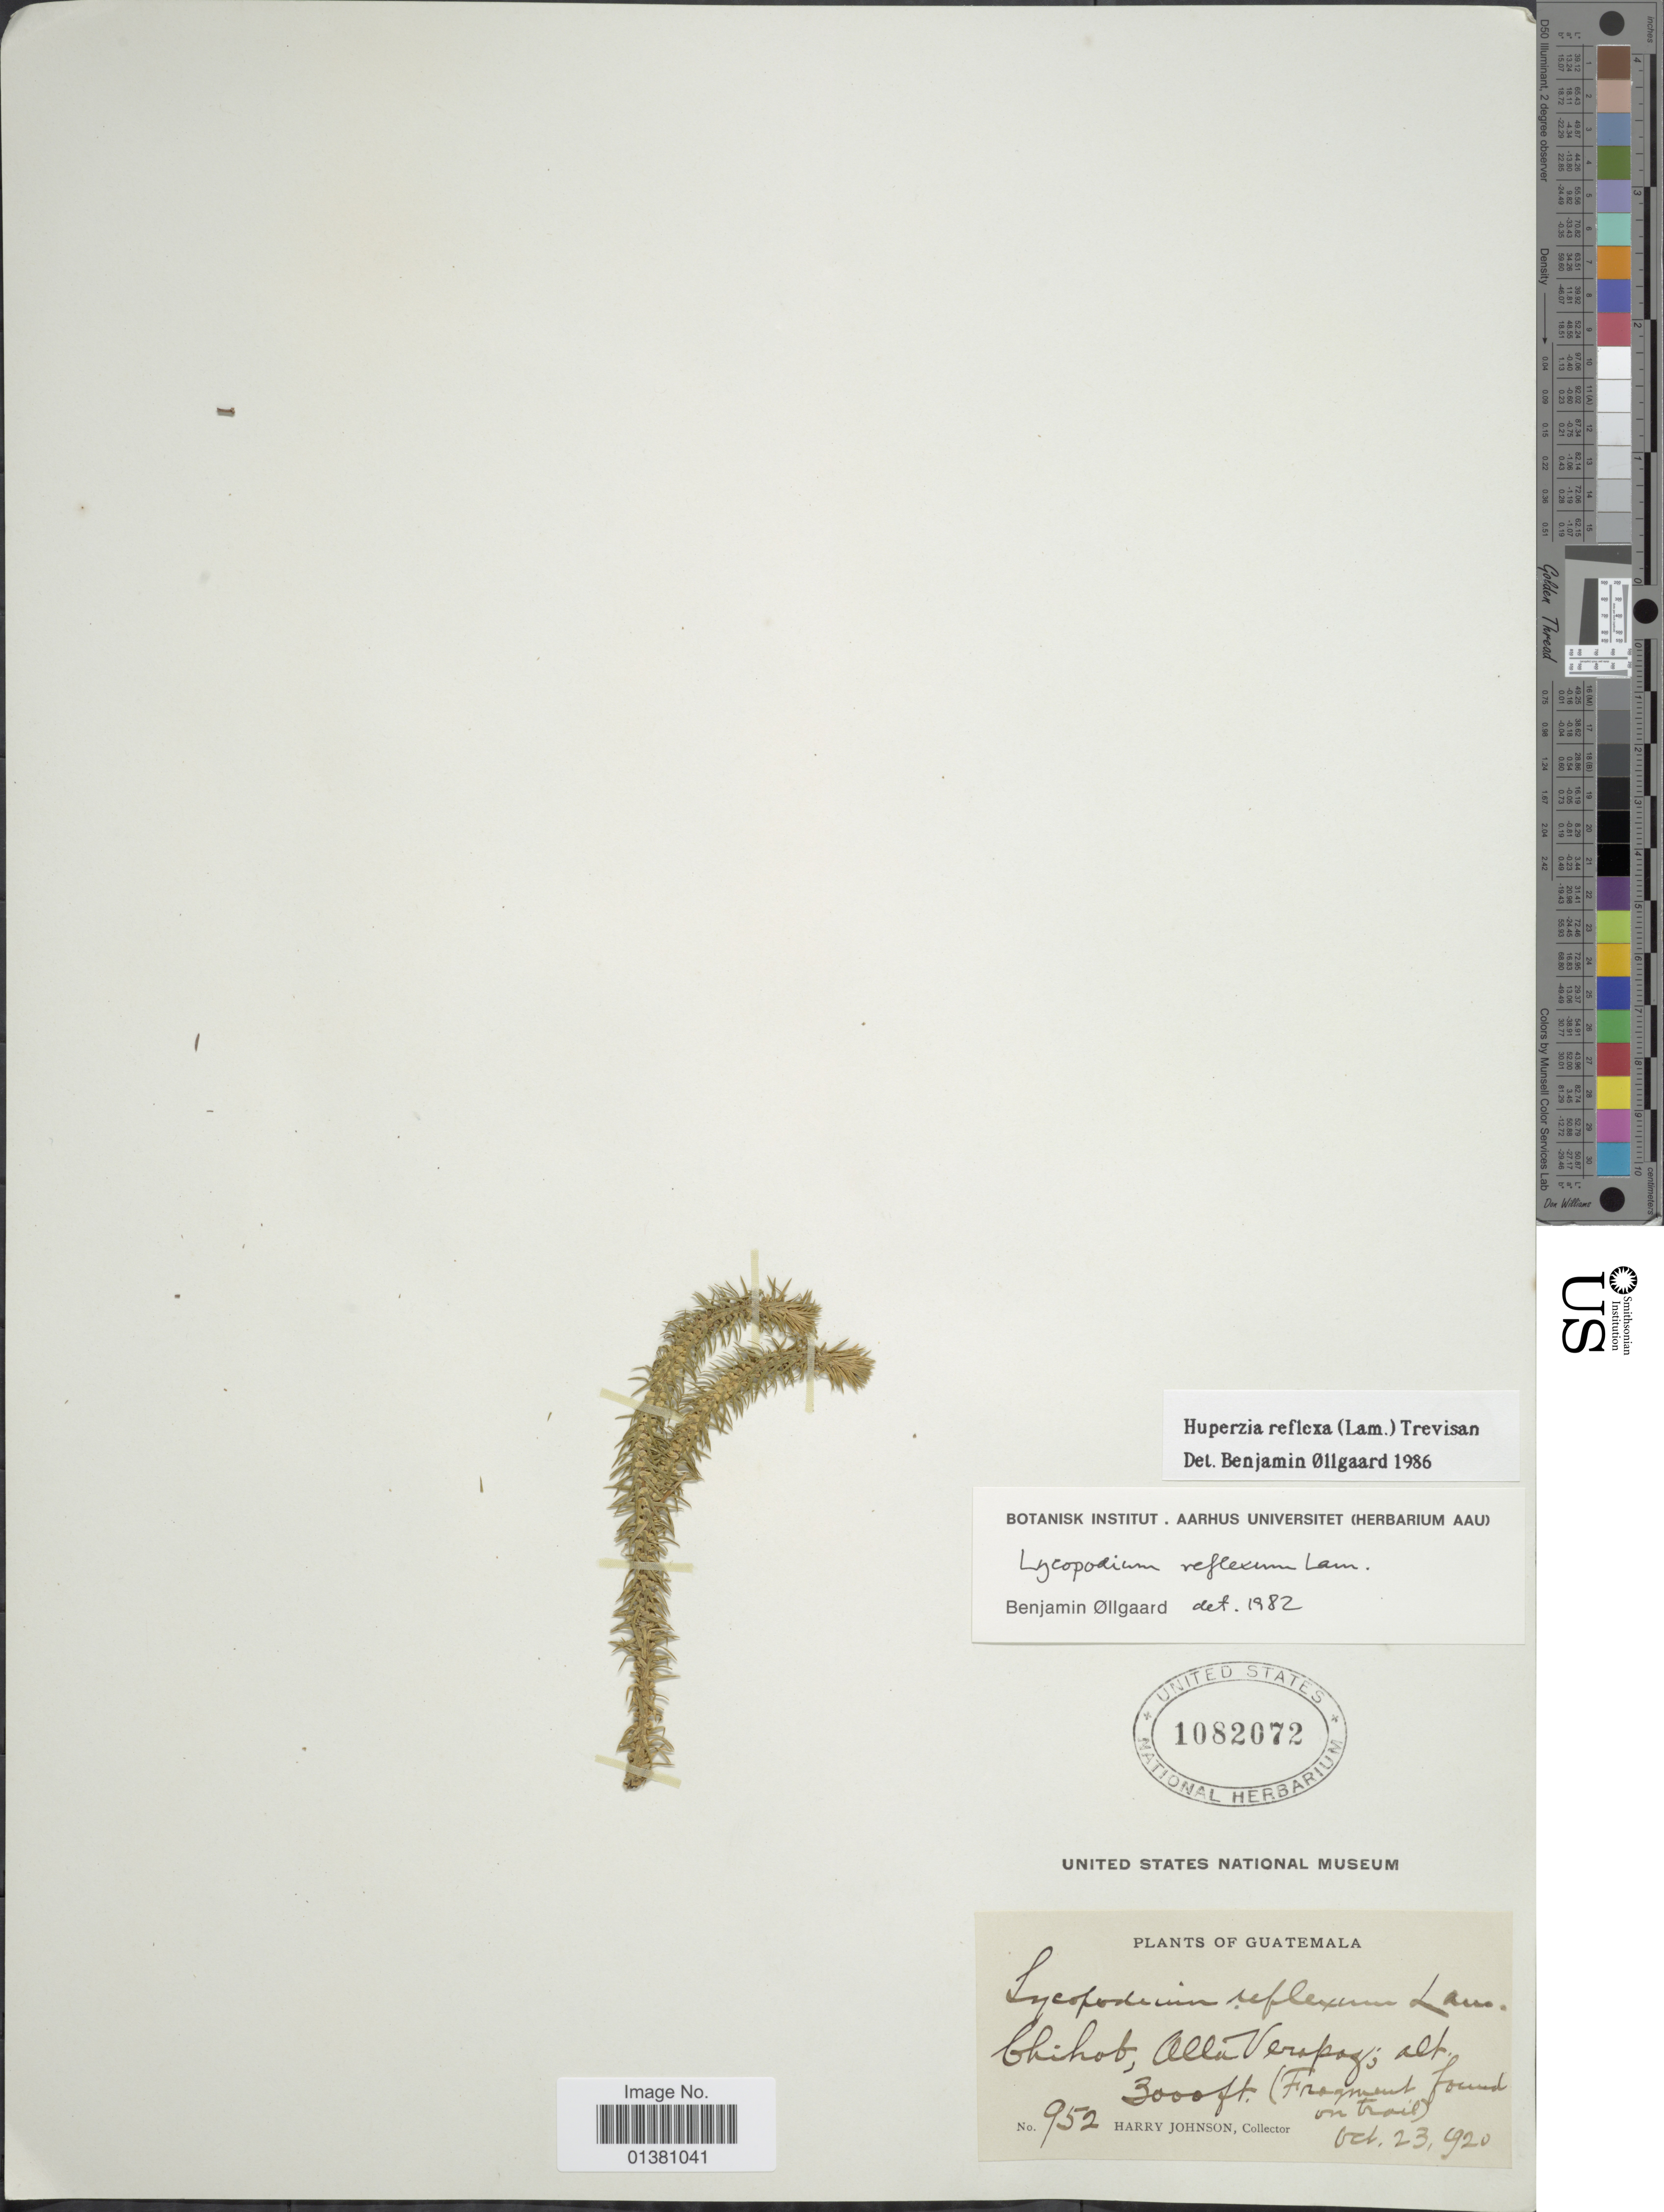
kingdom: Plantae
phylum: Tracheophyta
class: Lycopodiopsida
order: Lycopodiales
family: Lycopodiaceae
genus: Phlegmariurus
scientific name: Phlegmariurus reflexus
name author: (Lam.) B. Øllg.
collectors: H. Johnson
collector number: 952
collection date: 1920-10-23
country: Guatemala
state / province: Alta Verapaz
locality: Chihob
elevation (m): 914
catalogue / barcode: US 1082072